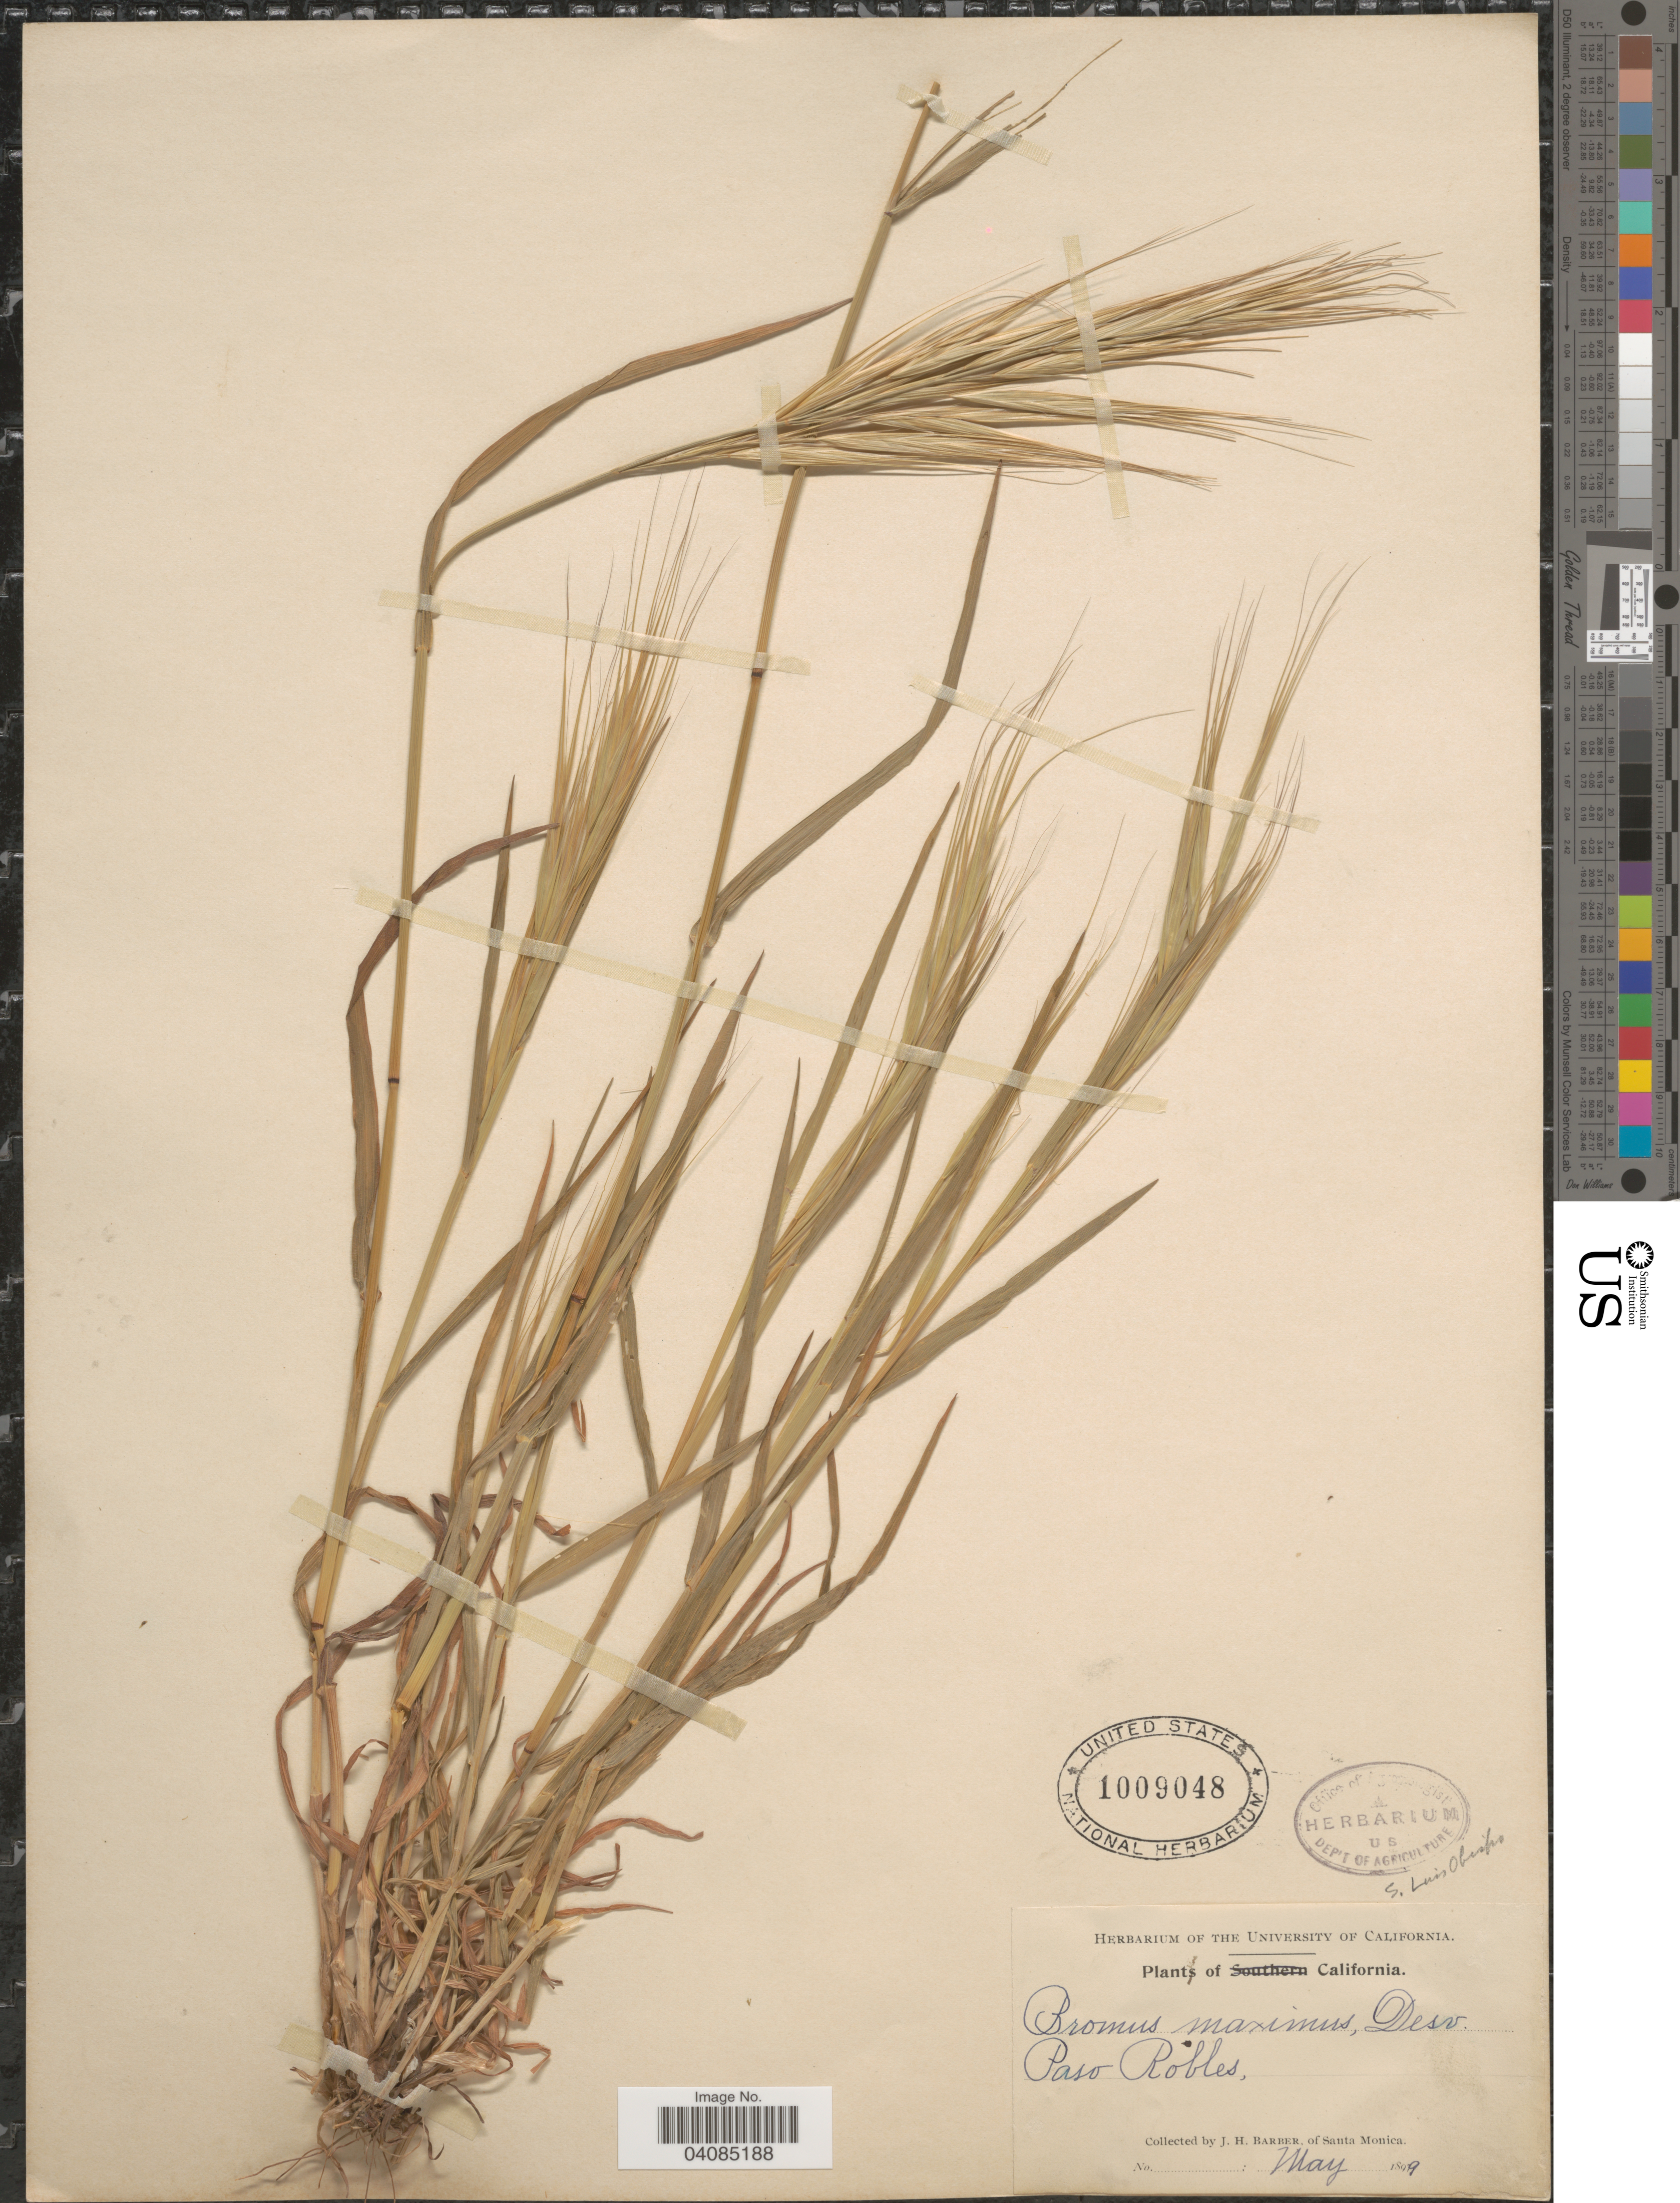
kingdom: Plantae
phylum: Tracheophyta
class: Liliopsida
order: Poales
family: Poaceae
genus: Bromus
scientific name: Bromus rigidus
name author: Roth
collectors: J. Barber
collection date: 1899-05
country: United States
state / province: California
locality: Paso Robles.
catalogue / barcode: US 1009048